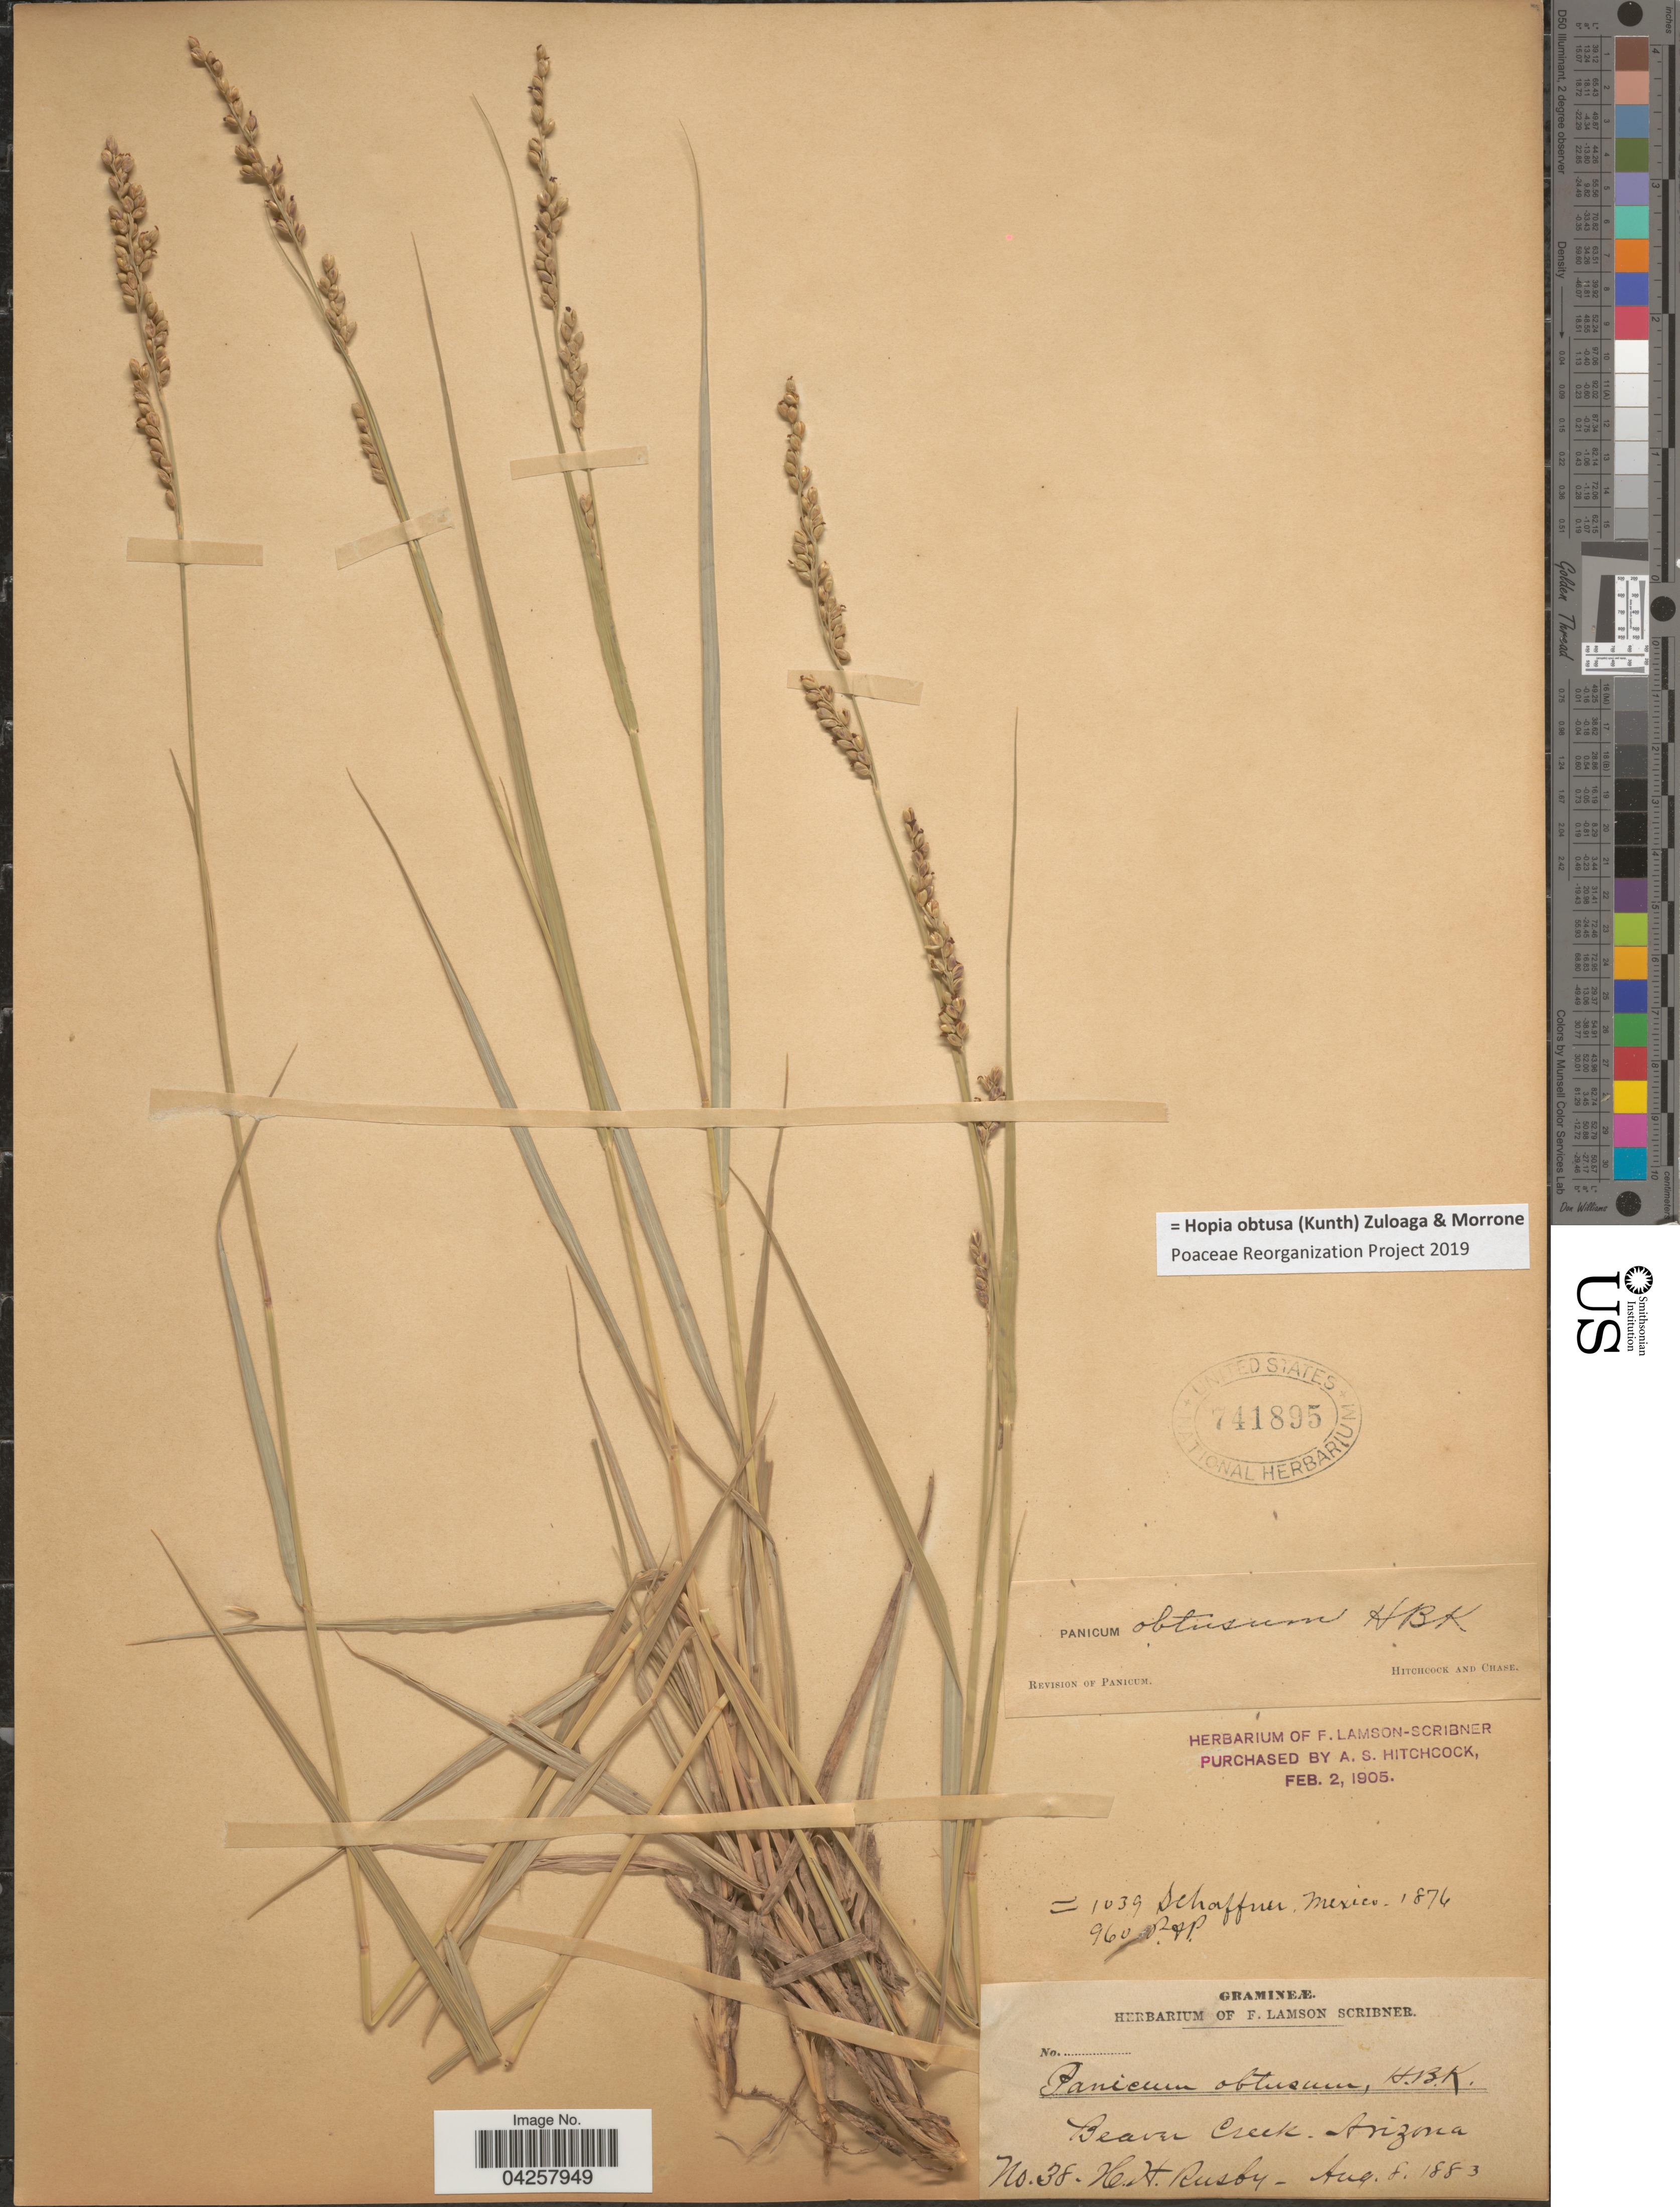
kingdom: Plantae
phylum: Tracheophyta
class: Liliopsida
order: Poales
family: Poaceae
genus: Hopia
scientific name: Hopia obtusa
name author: (Kunth) Zuloaga & Morrone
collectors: H. H. Rusby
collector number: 38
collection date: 1883-08-08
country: United States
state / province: Arizona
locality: Beaver Creek.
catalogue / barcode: US 741895